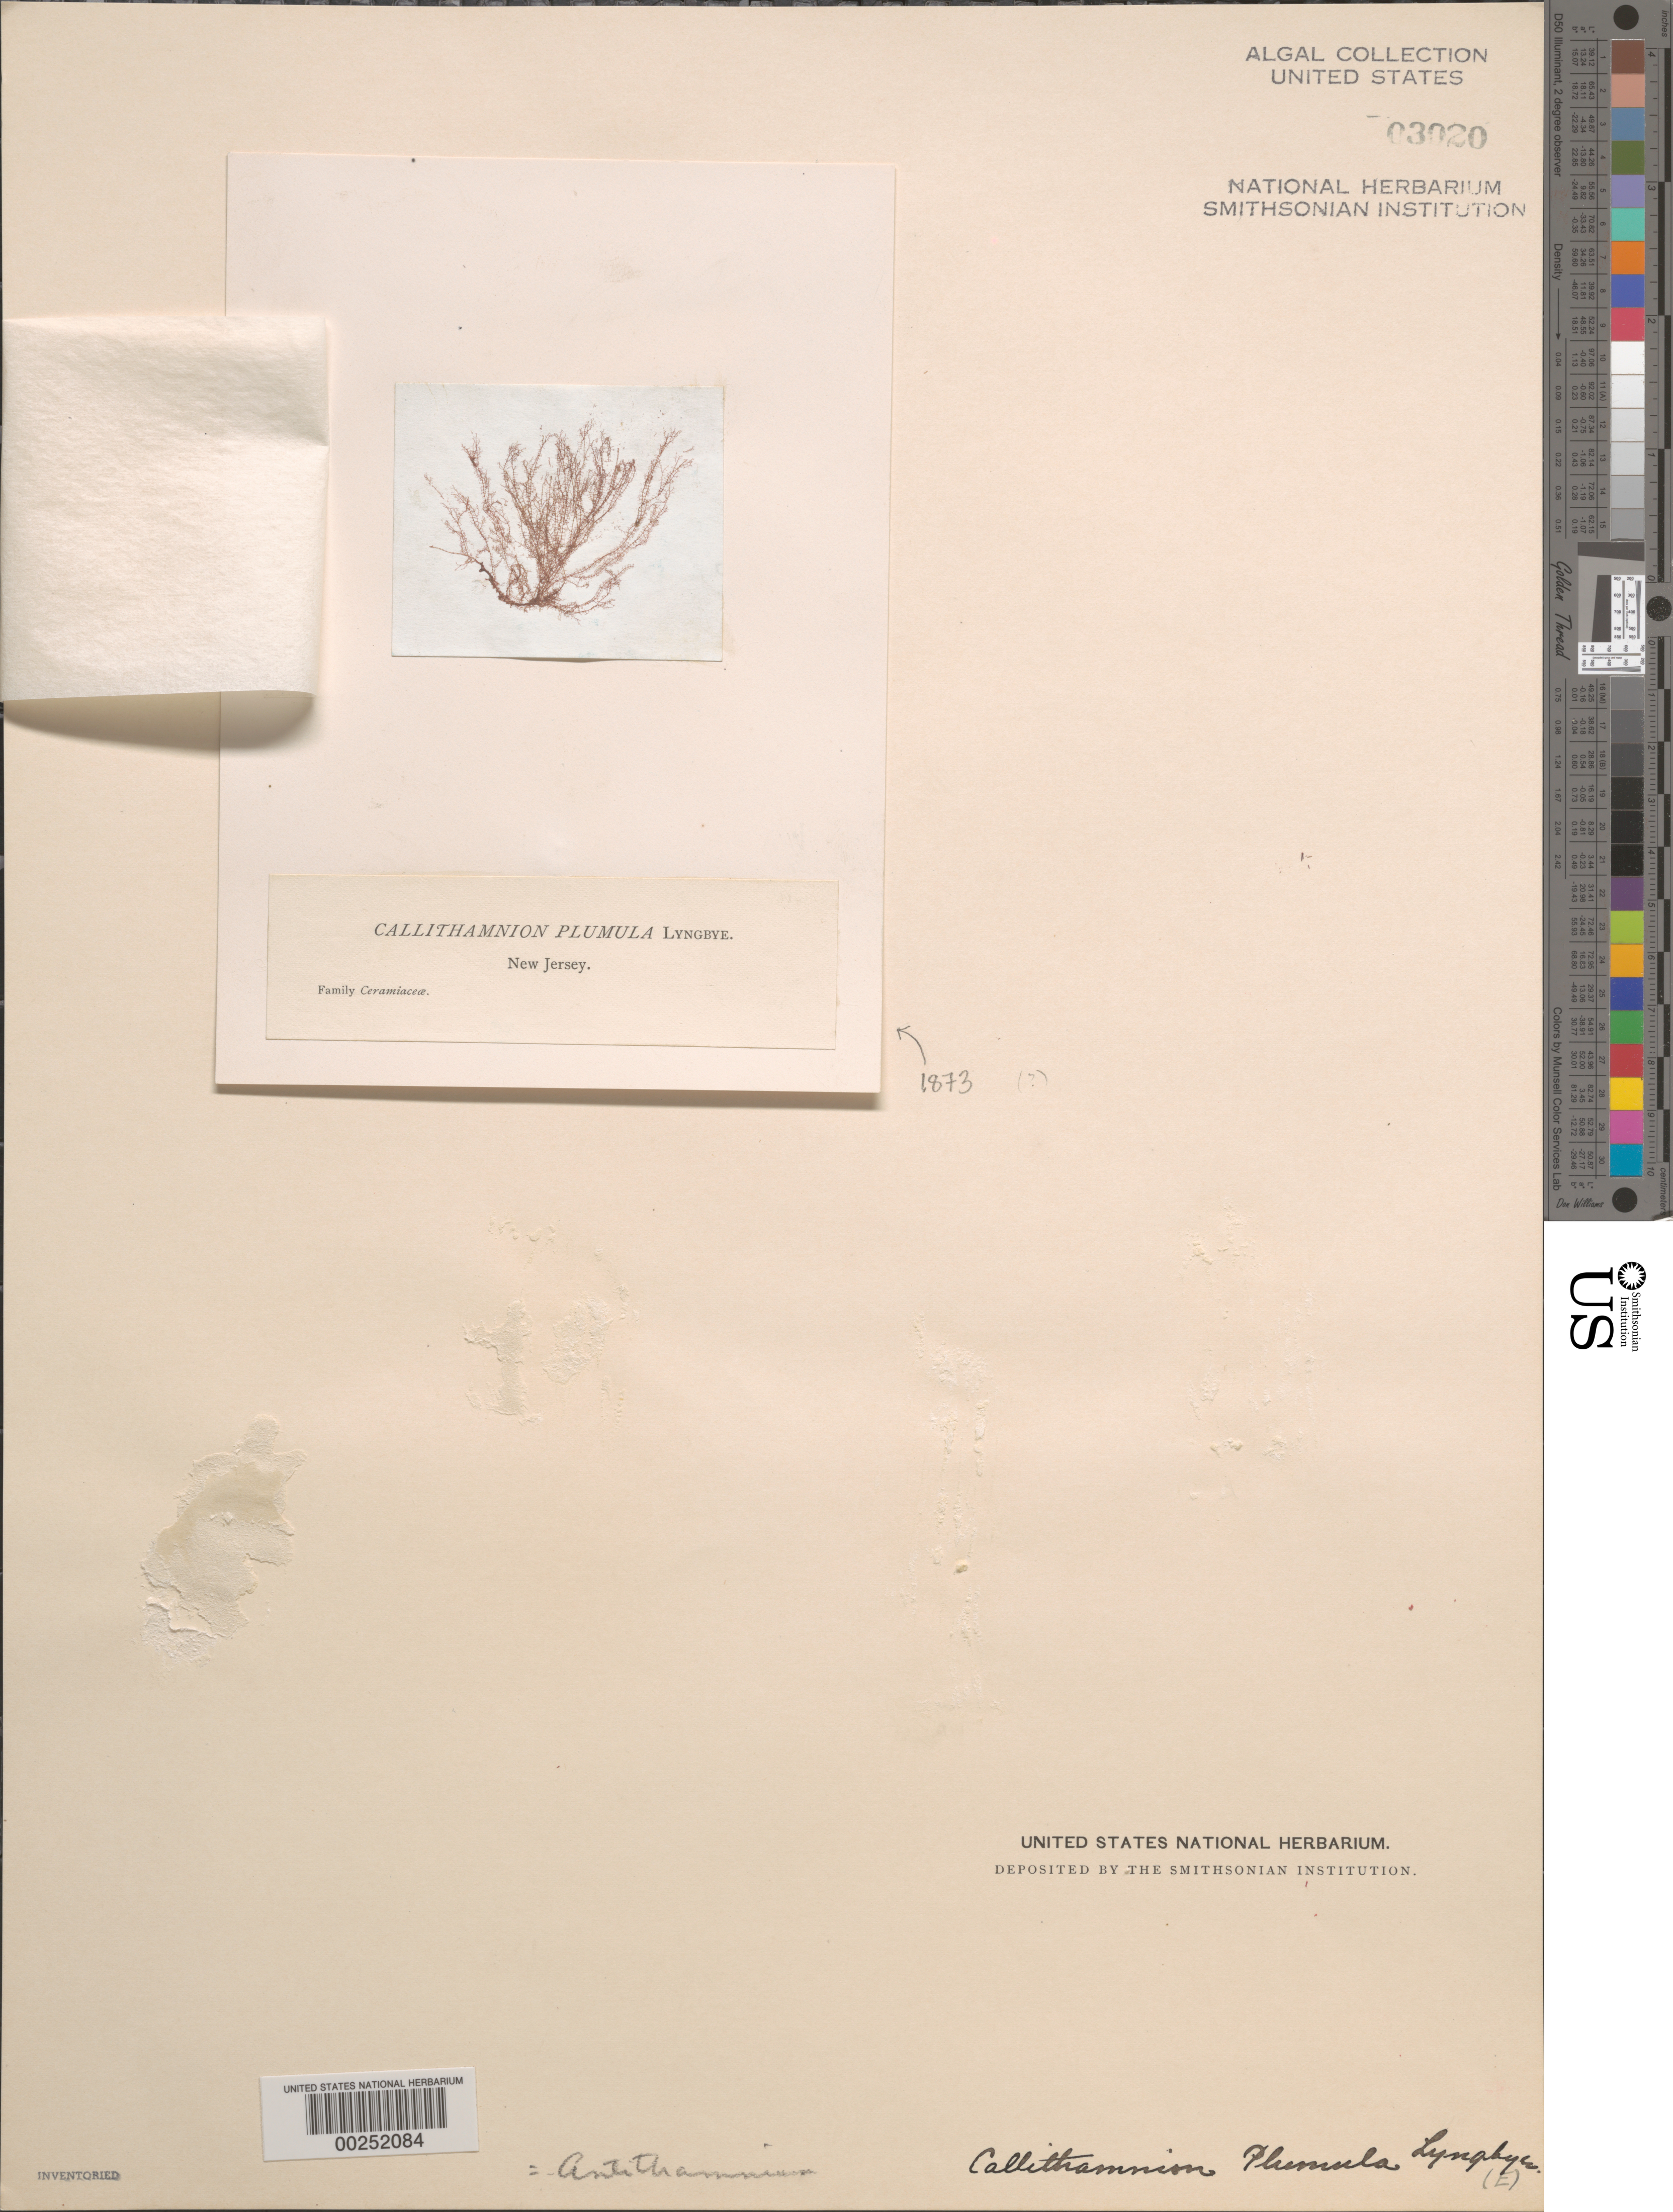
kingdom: Plantae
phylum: Rhodophyta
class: Florideophyceae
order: Ceramiales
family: Ceramiaceae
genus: Pterothamnion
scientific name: Pterothamnion plumula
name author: (J. Ellis) Näg.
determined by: Algae name updating Project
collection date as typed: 1873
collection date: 1873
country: United States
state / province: New Jersey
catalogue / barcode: US 3020